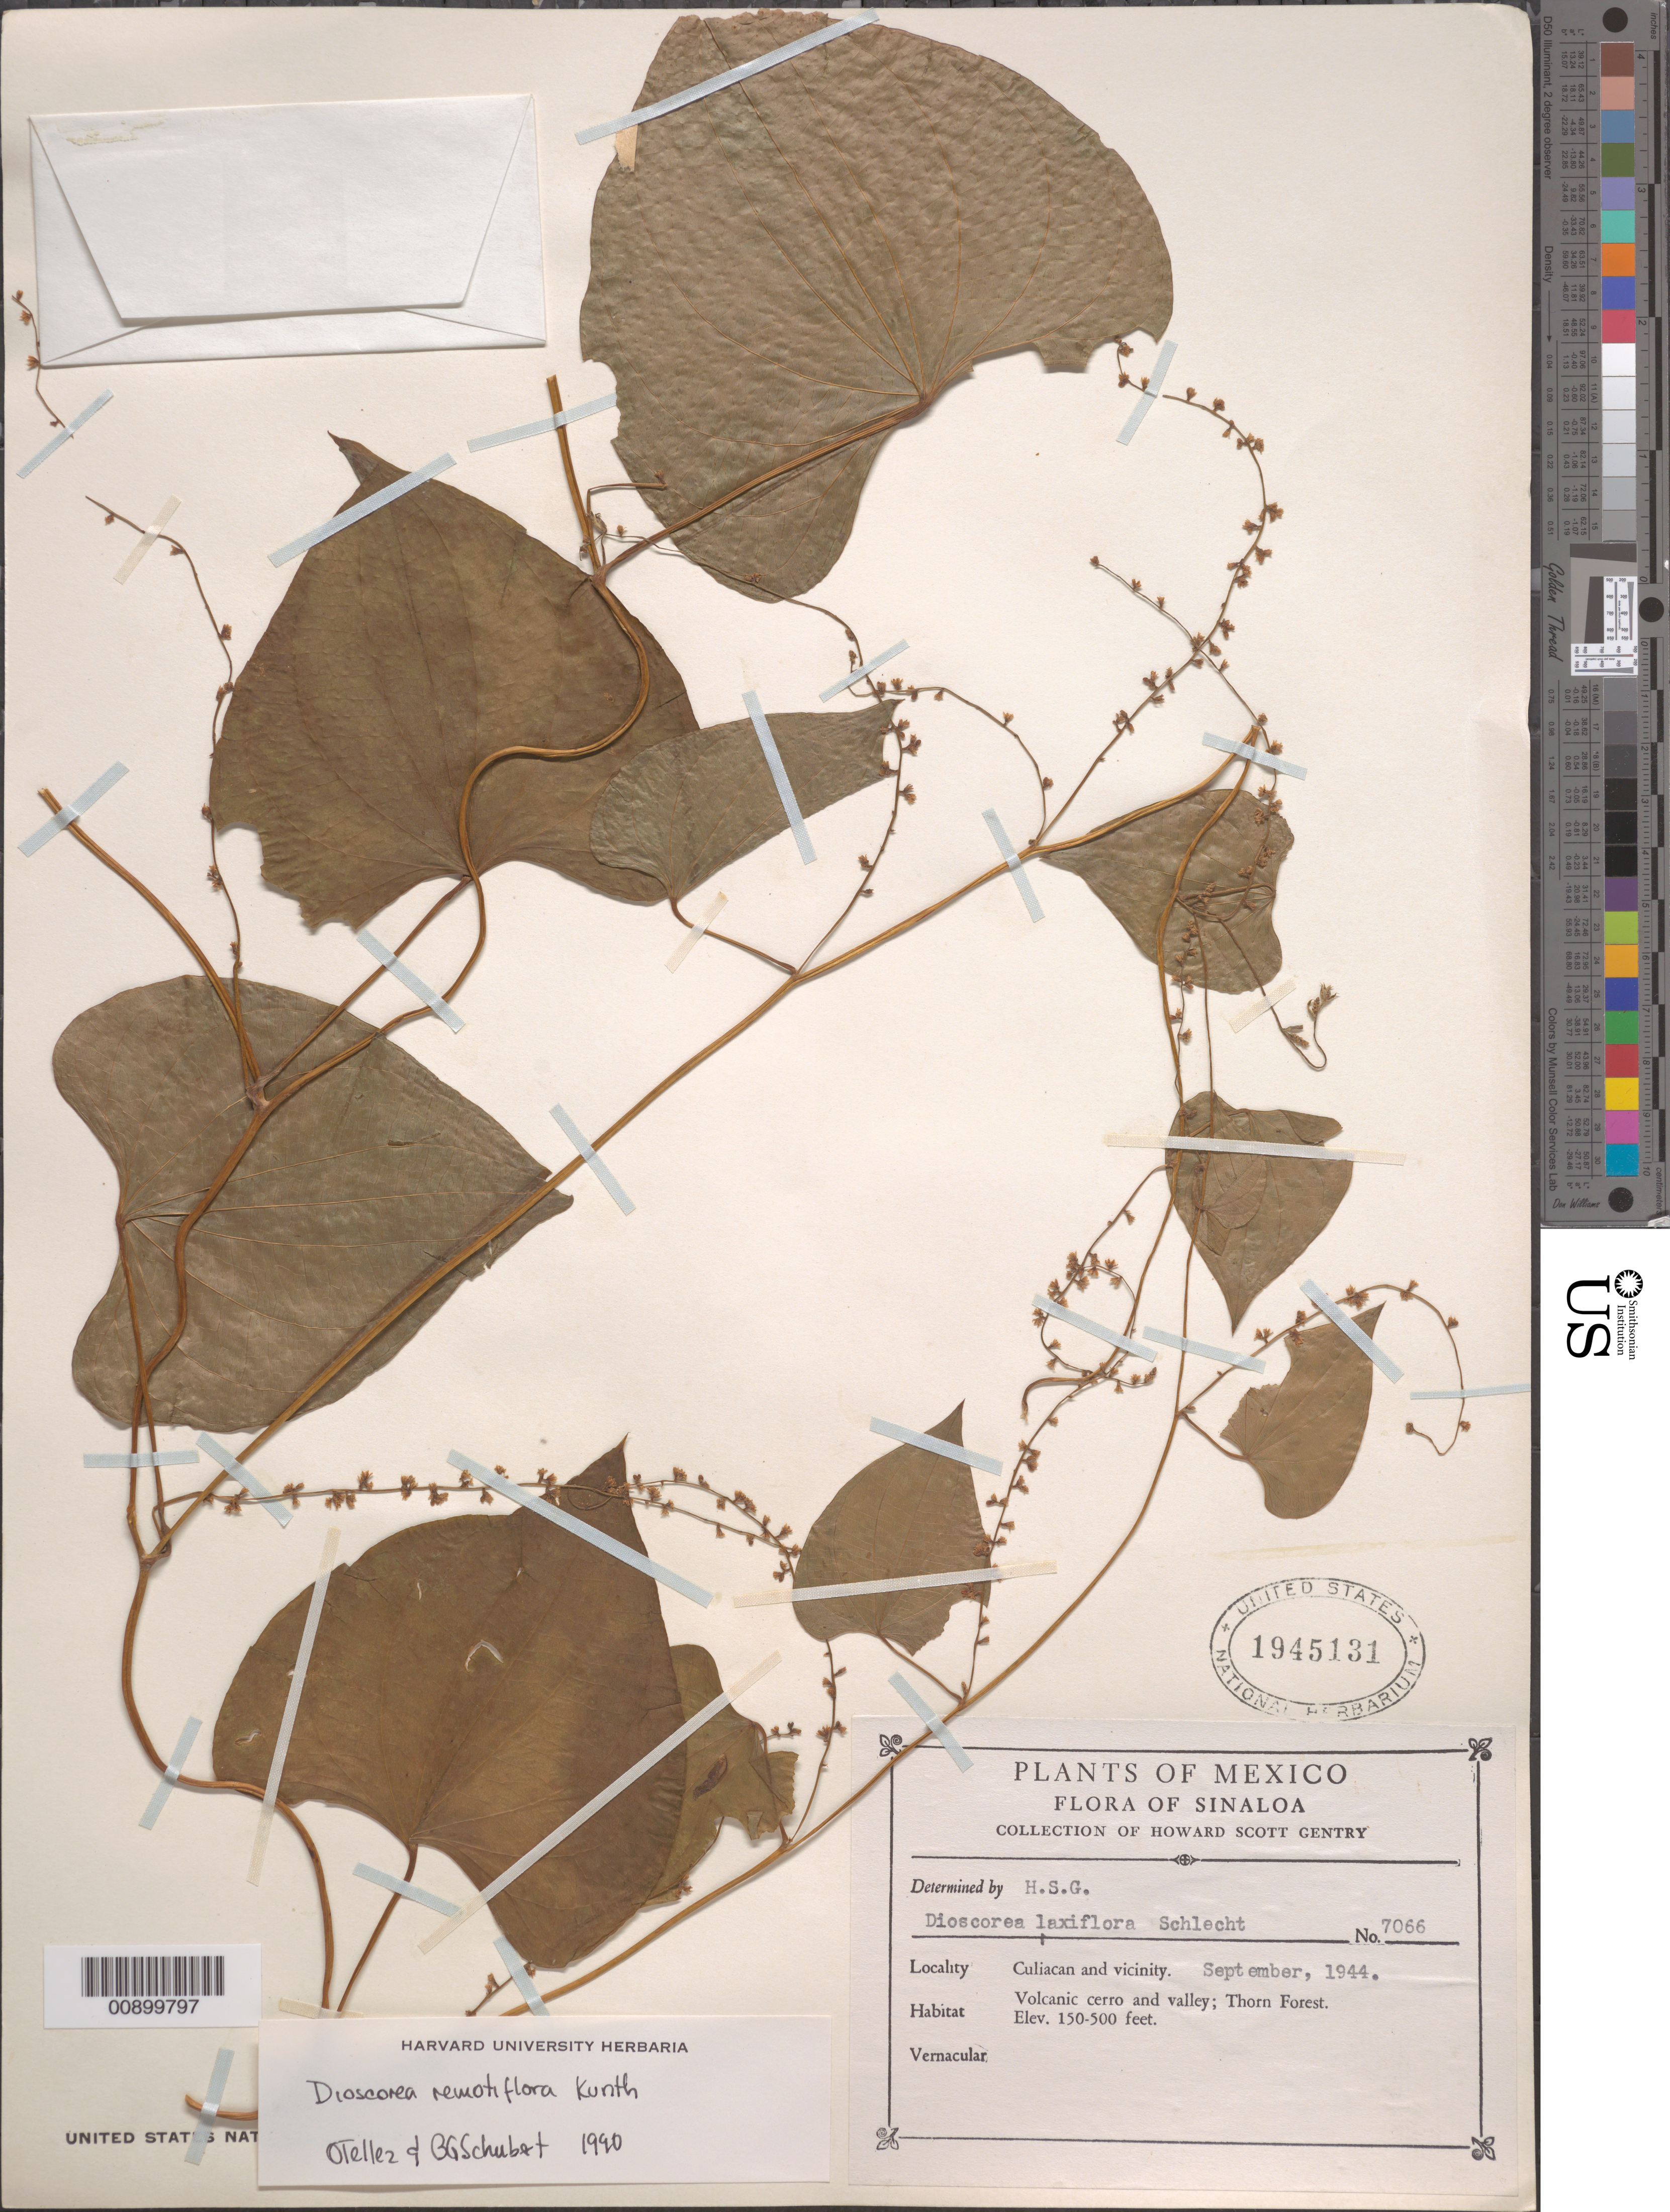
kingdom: Plantae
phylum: Tracheophyta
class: Liliopsida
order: Dioscoreales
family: Dioscoreaceae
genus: Dioscorea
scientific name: Dioscorea remotiflora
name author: Kunth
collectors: H. S. Gentry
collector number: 7066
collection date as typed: Sep 1944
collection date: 1944-09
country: Mexico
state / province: Sinaloa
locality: Culiacan and vicinity, State of Sinaloa.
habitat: Volcanic cerro and valley; Thorn Forest.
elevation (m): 46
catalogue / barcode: US 1945131